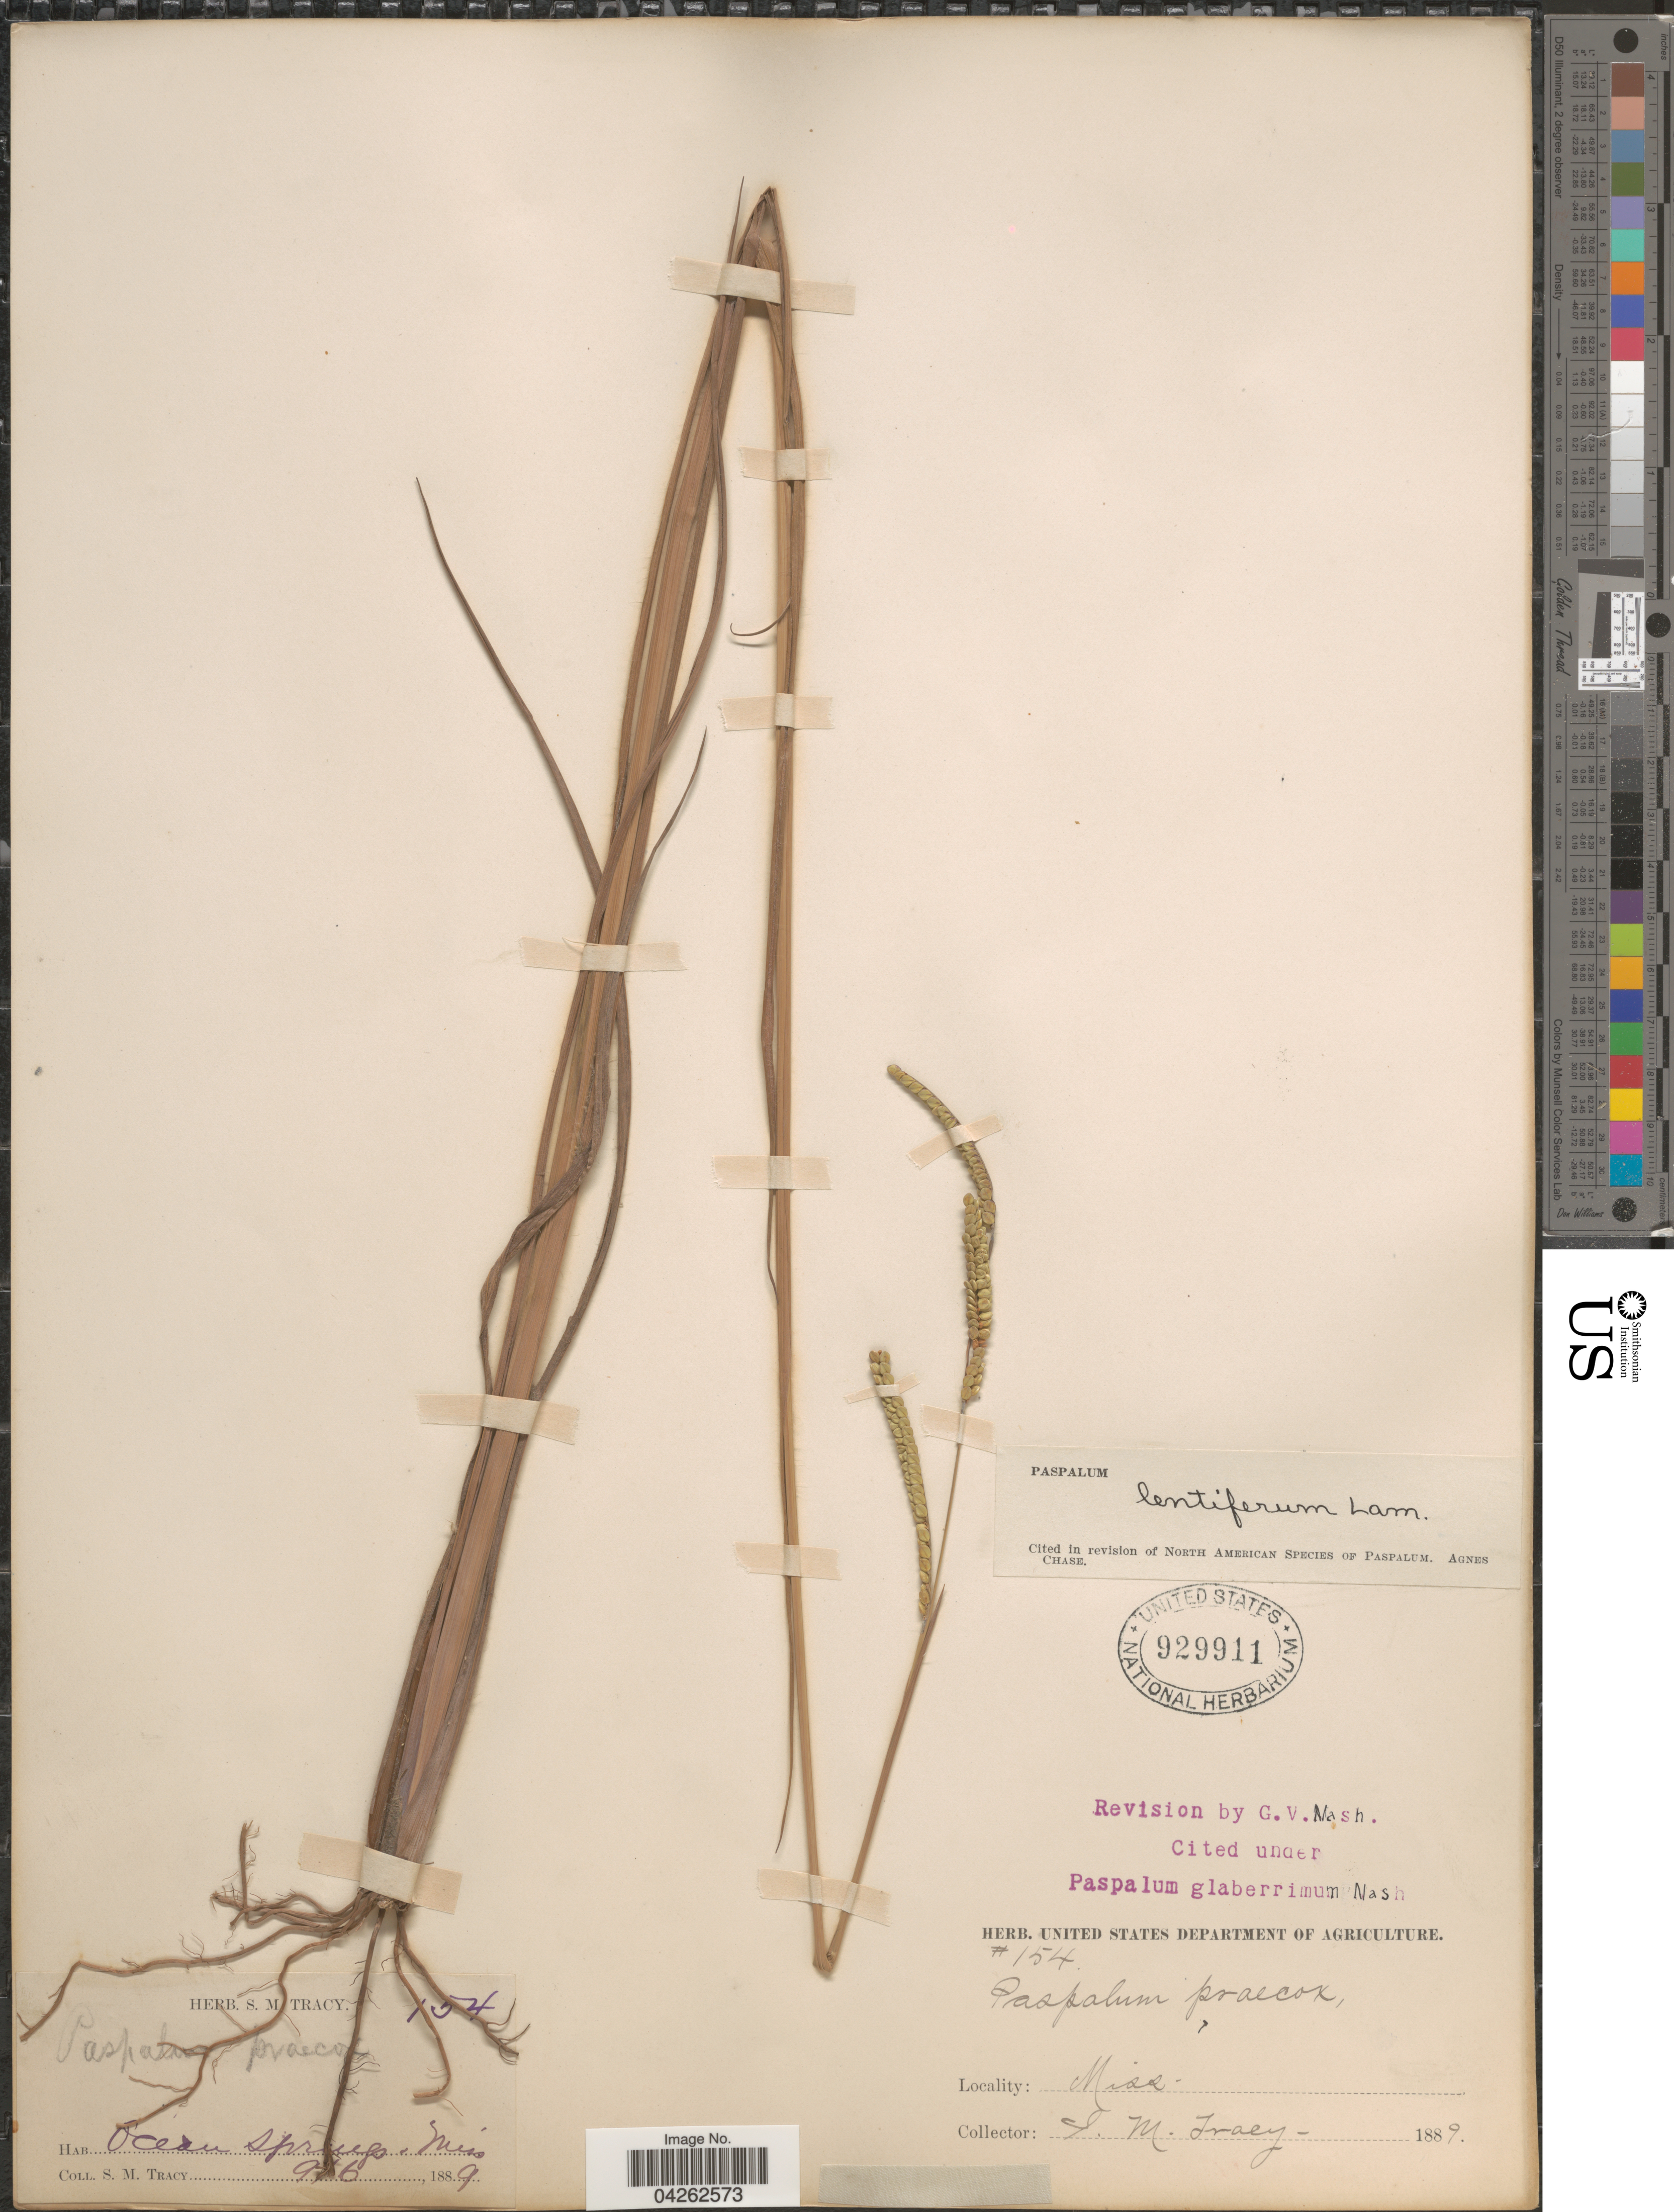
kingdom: Plantae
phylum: Tracheophyta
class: Liliopsida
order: Poales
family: Poaceae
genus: Paspalum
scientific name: Paspalum lentiferum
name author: Lam.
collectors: S. M. Tracy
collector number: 154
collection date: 1889-09-06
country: United States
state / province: Mississippi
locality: Ocean Springs.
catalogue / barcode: US 929911